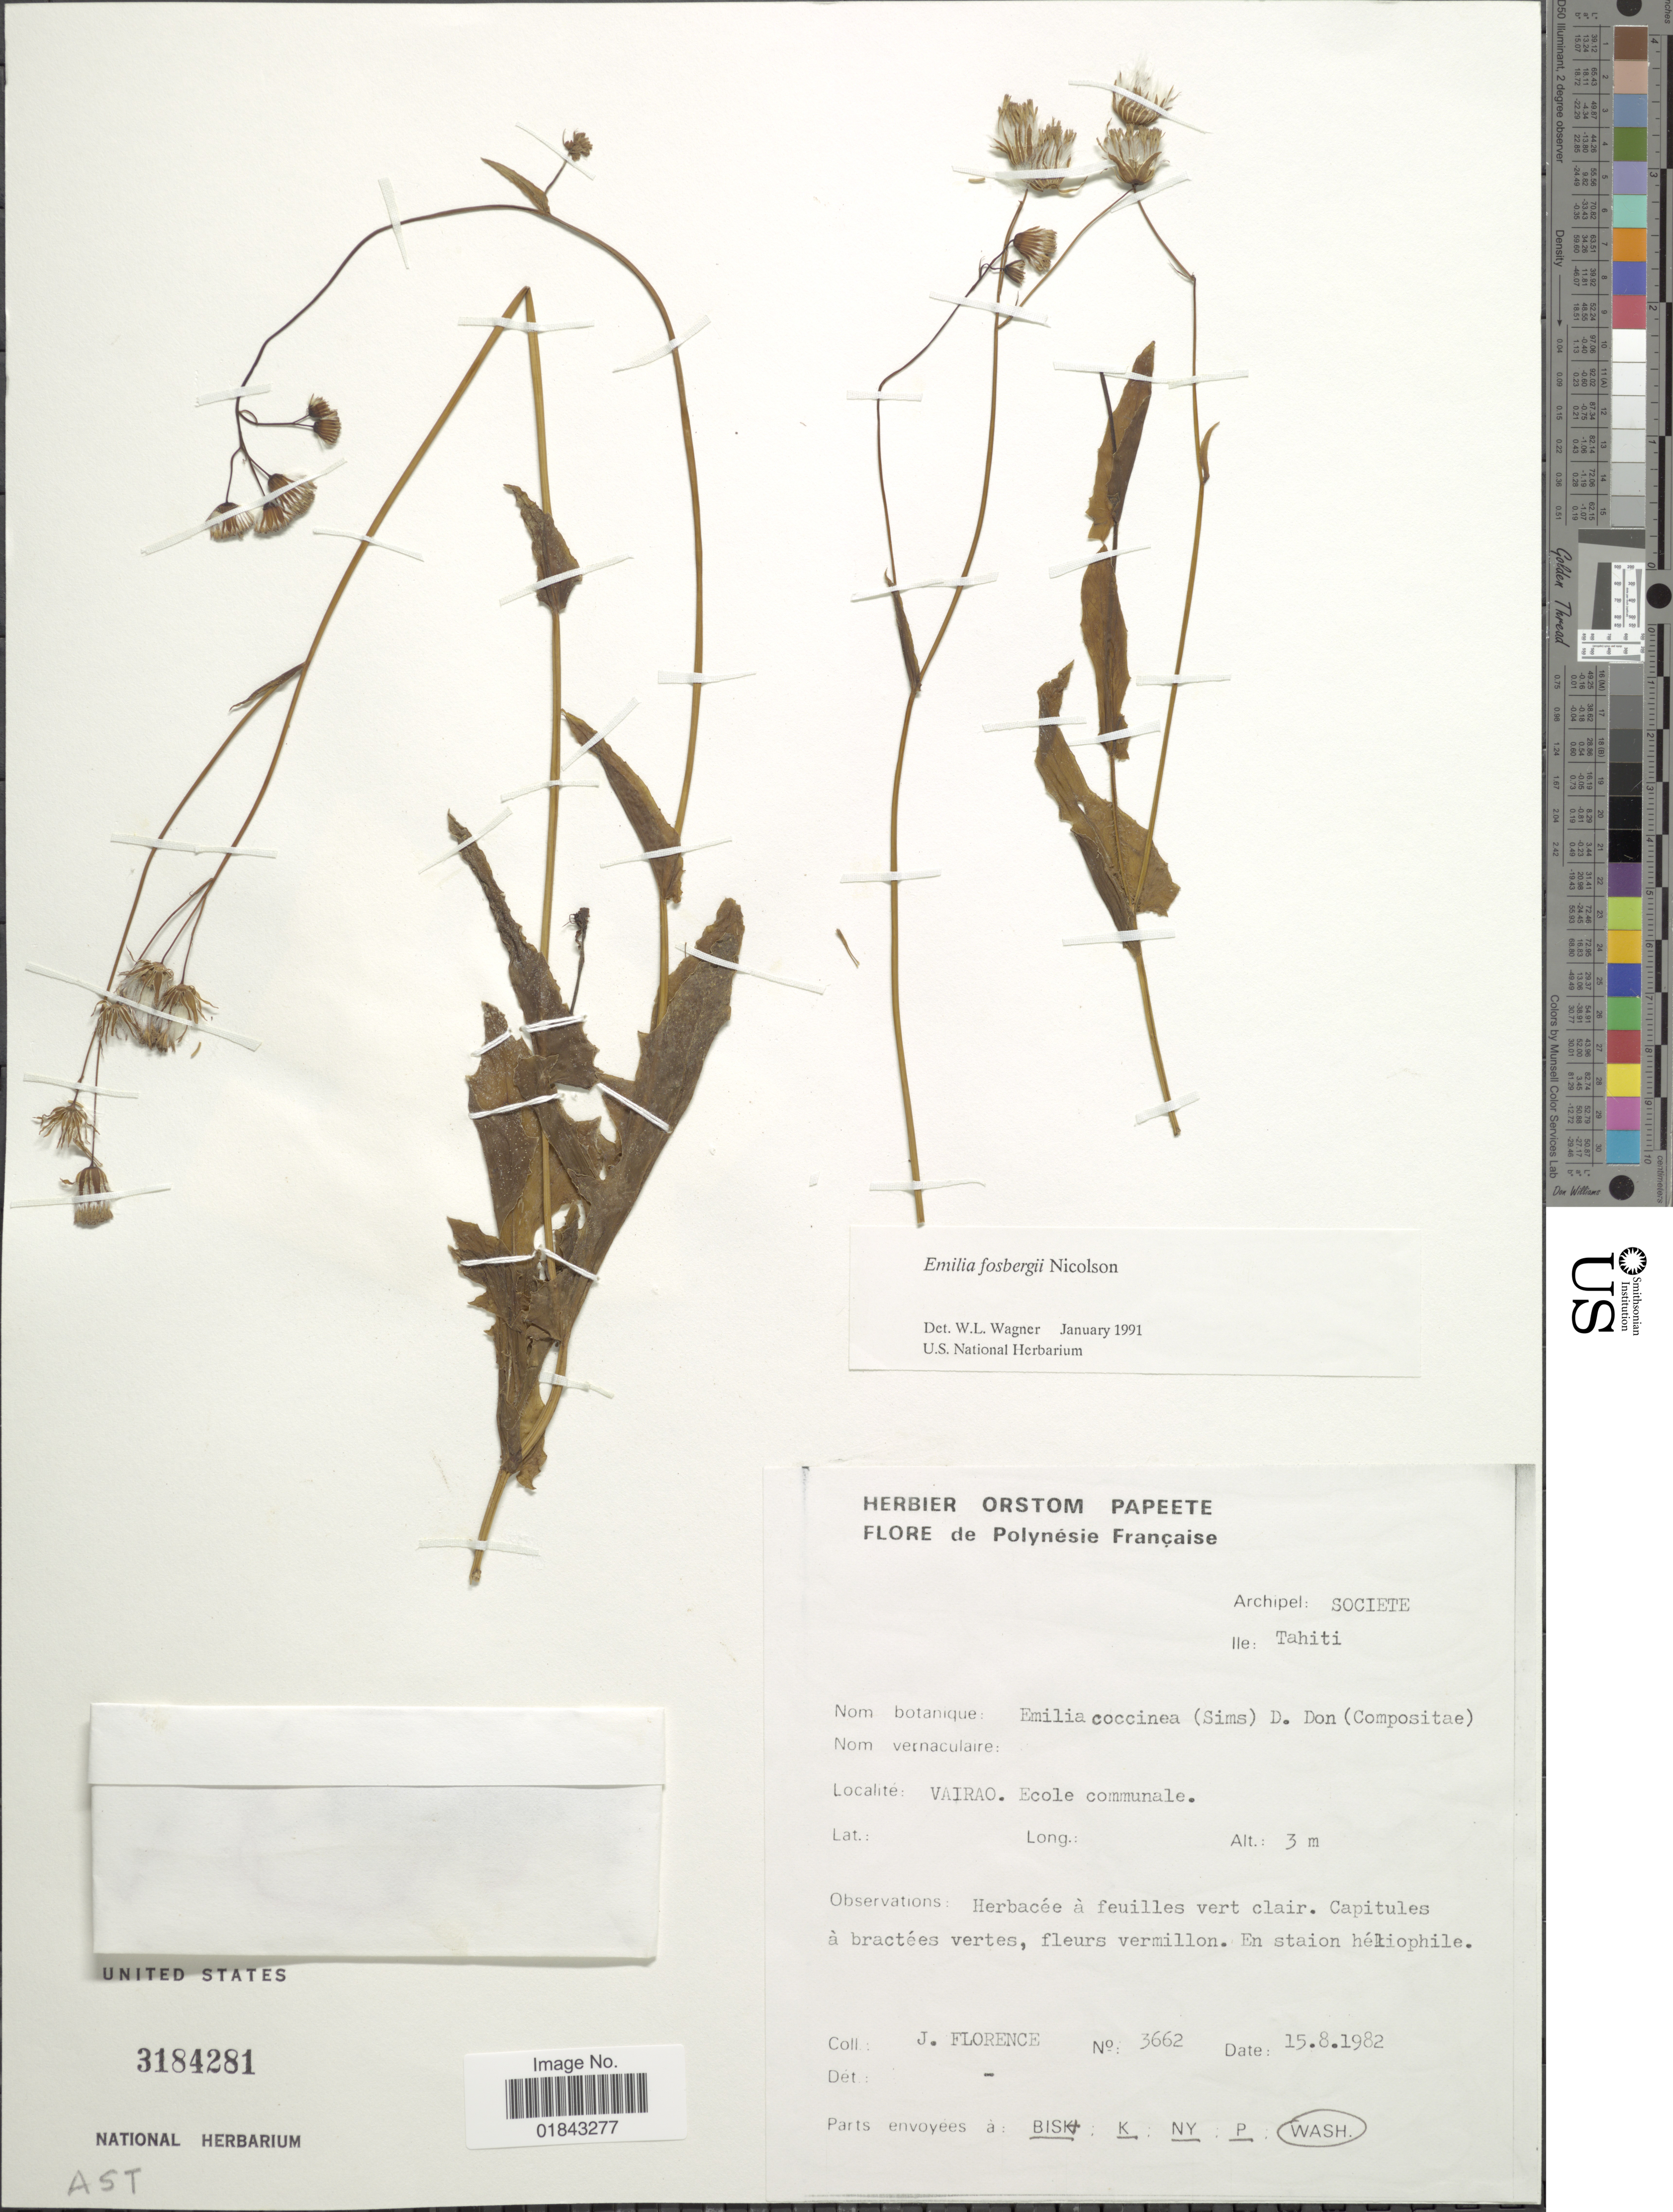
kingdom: Plantae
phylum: Tracheophyta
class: Magnoliopsida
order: Asterales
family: Asteraceae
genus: Emilia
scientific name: Emilia fosbergii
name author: Nicolson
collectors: J. Florence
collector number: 3662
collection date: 1982-08-15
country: French Polynesia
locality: Ile: Tahiti, Vairao, Ecole communale, Herbacée á feulles vert clair, Capitules á bracrtées vertes, fleurs vermillon, en station héliophile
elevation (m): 3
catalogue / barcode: US 3184281